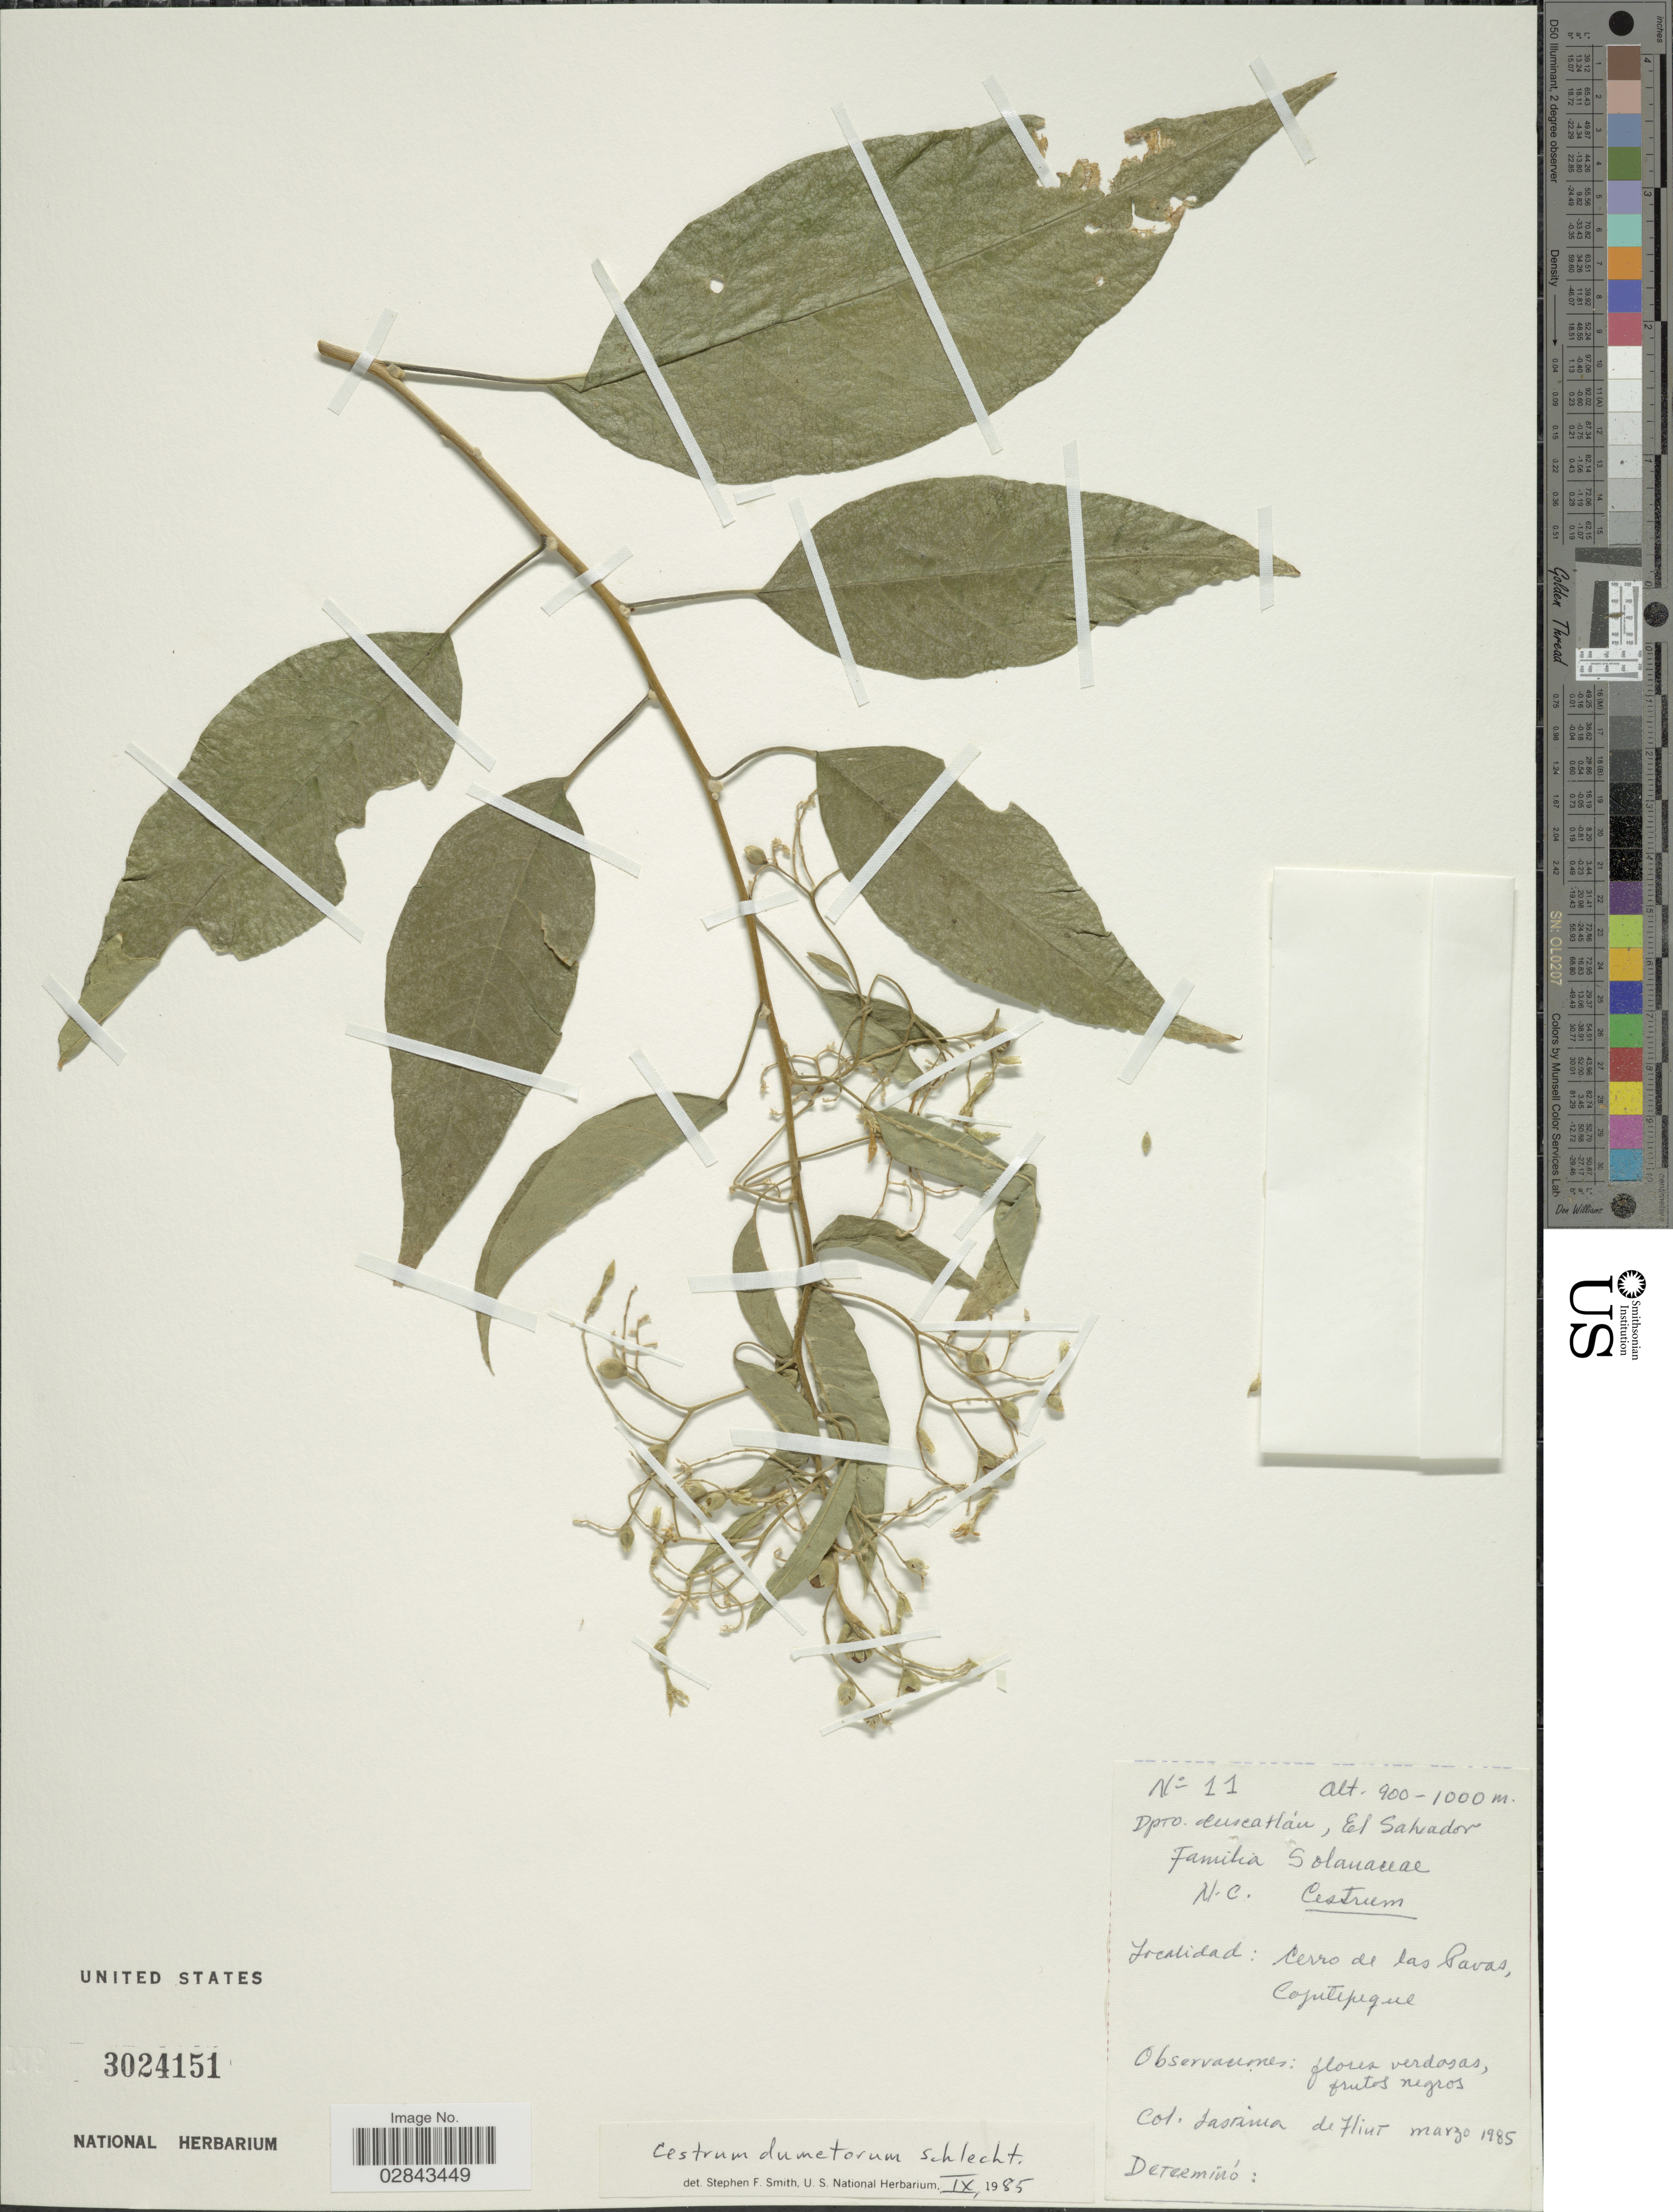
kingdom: Plantae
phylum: Tracheophyta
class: Magnoliopsida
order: Solanales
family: Solanaceae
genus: Cestrum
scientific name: Cestrum dumetorum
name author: Schltdl.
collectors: L. de Flint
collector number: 11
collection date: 1895-03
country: El Salvador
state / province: Cuscatlan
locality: Dpto. Cuscatlán. Cerro de las Pavas Cojutepeque.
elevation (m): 900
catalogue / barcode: US 3024151